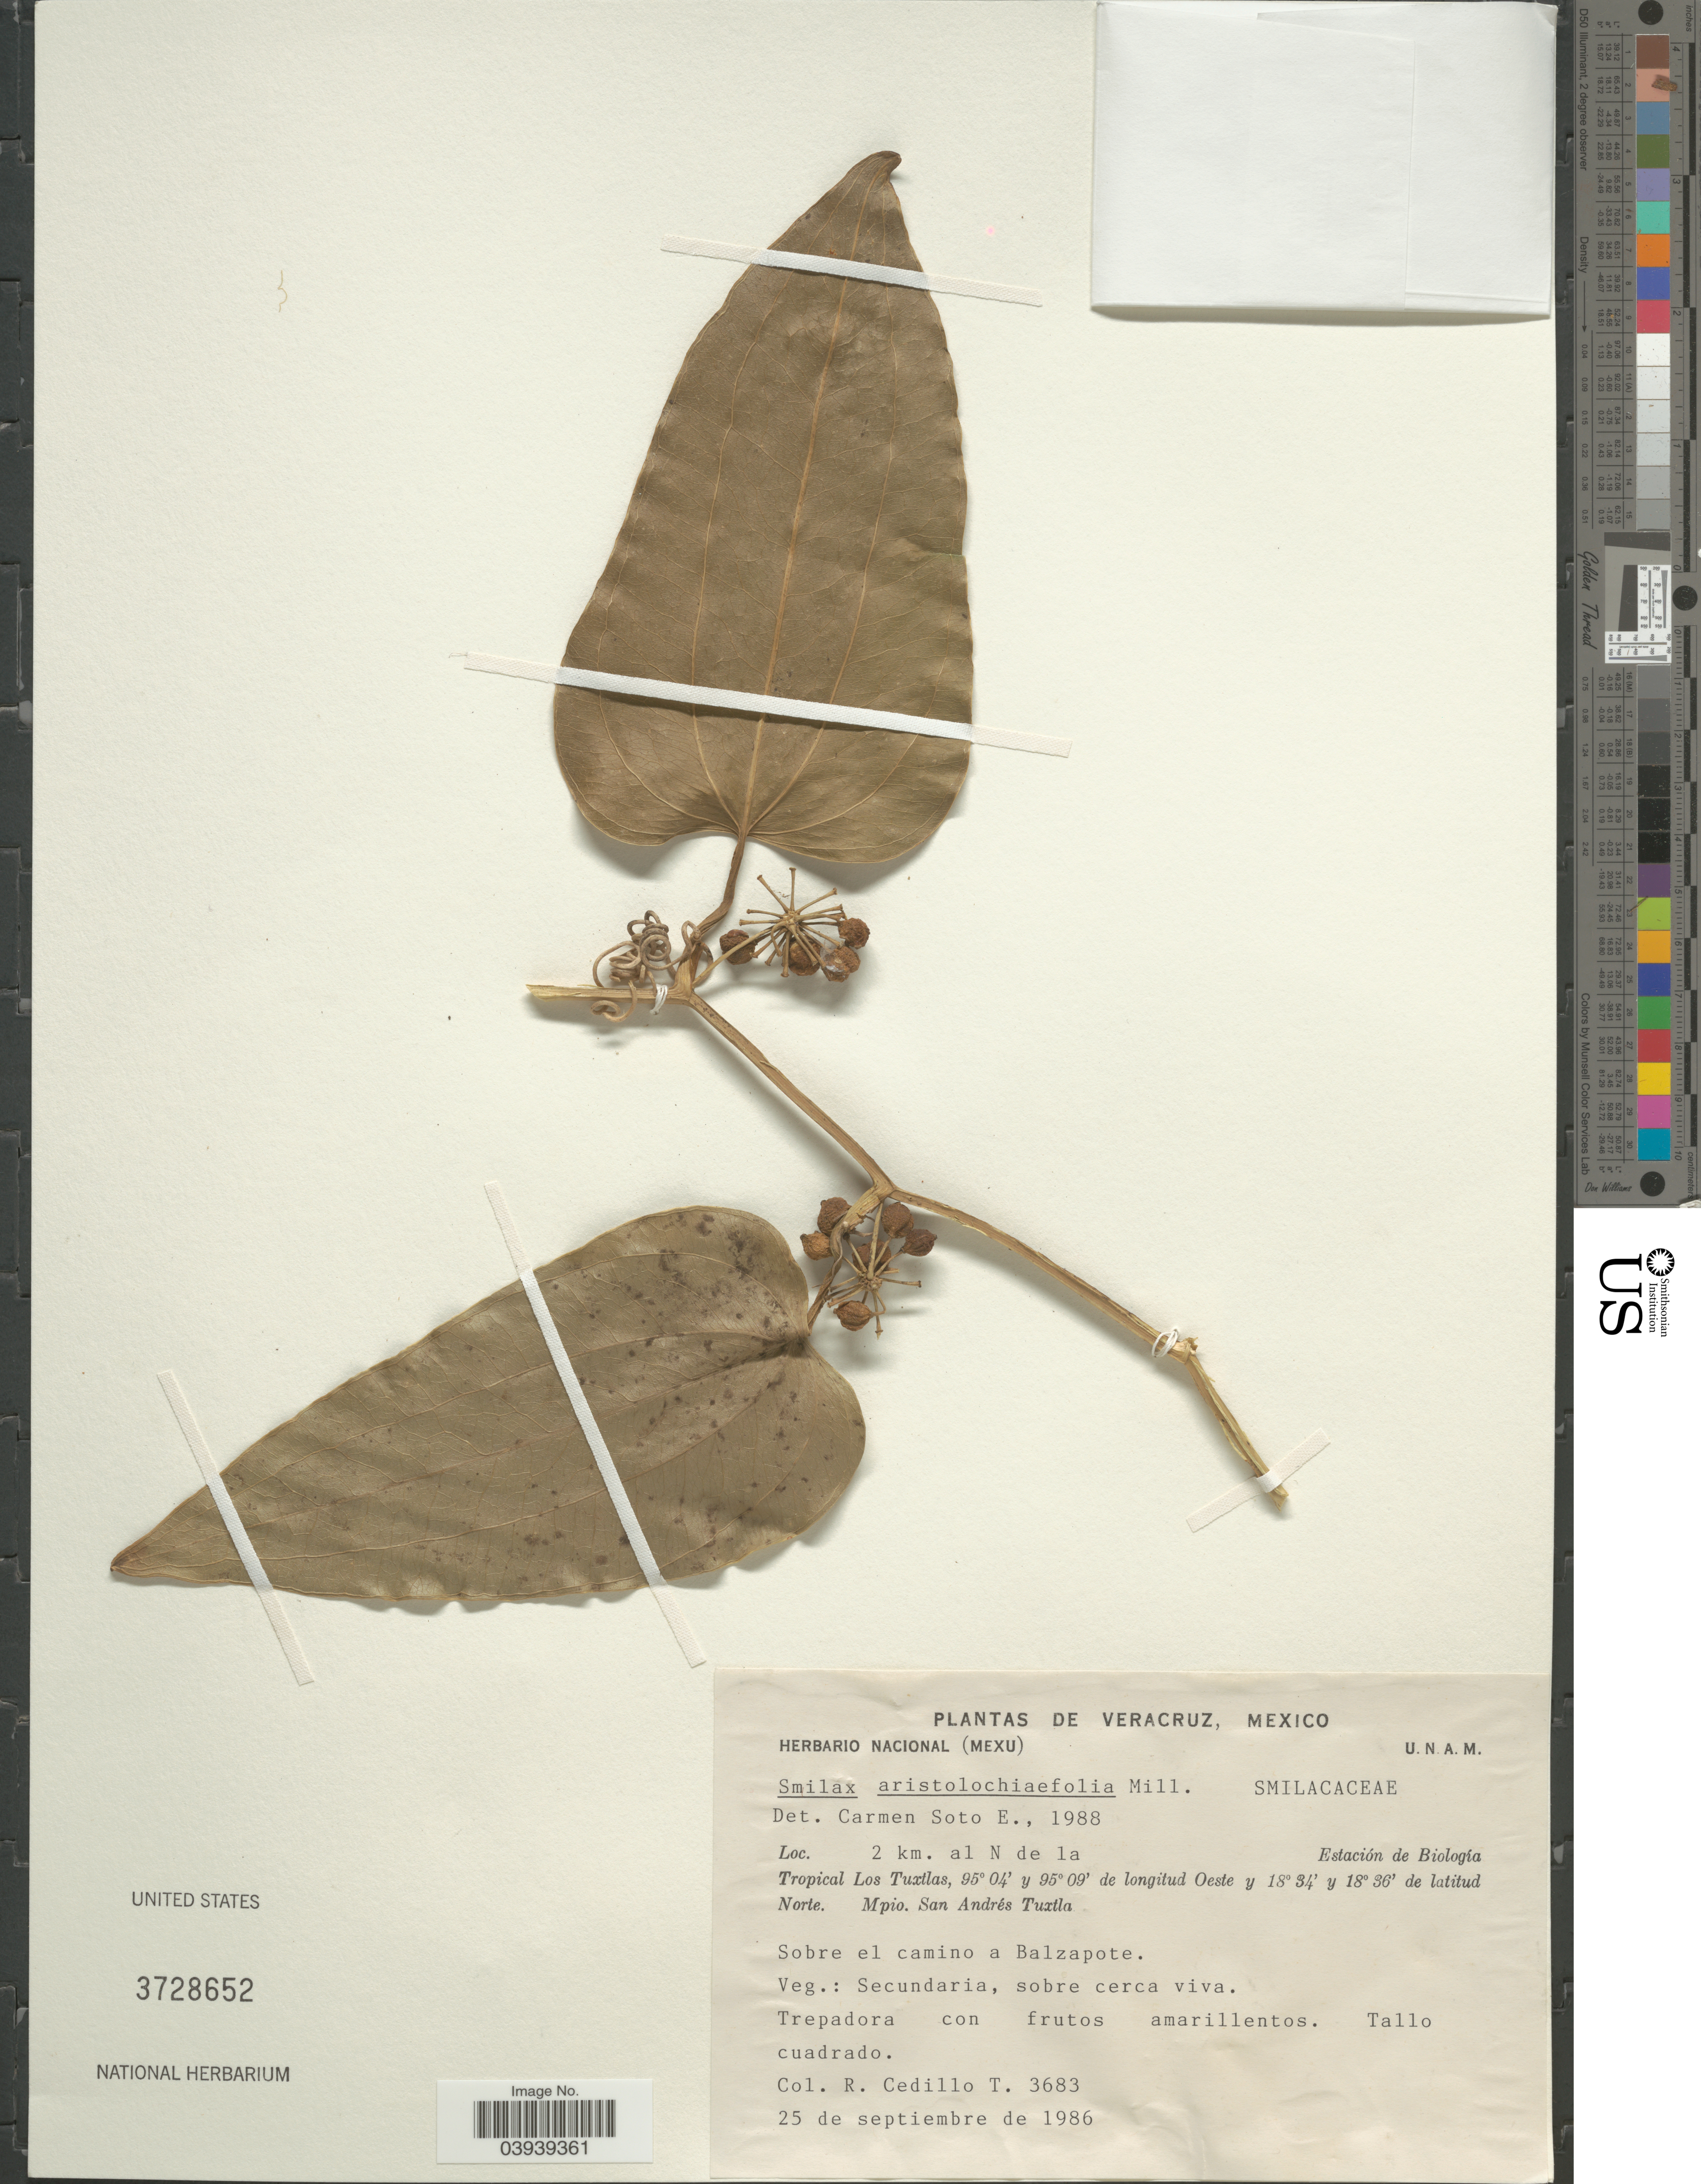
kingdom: Plantae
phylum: Tracheophyta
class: Liliopsida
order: Liliales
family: Smilacaceae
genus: Smilax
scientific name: Smilax aristolochiifolia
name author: Mill.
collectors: R. CedilloT.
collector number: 3683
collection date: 1986-09-25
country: Mexico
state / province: Veracruz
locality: Veracruz. 2 km. al N de la Estación de Biología Tropical Los Tuxtlas. Mpio. San Andrés Tuxtla. Sobre el camino a Balzapote.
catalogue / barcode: US 3728652